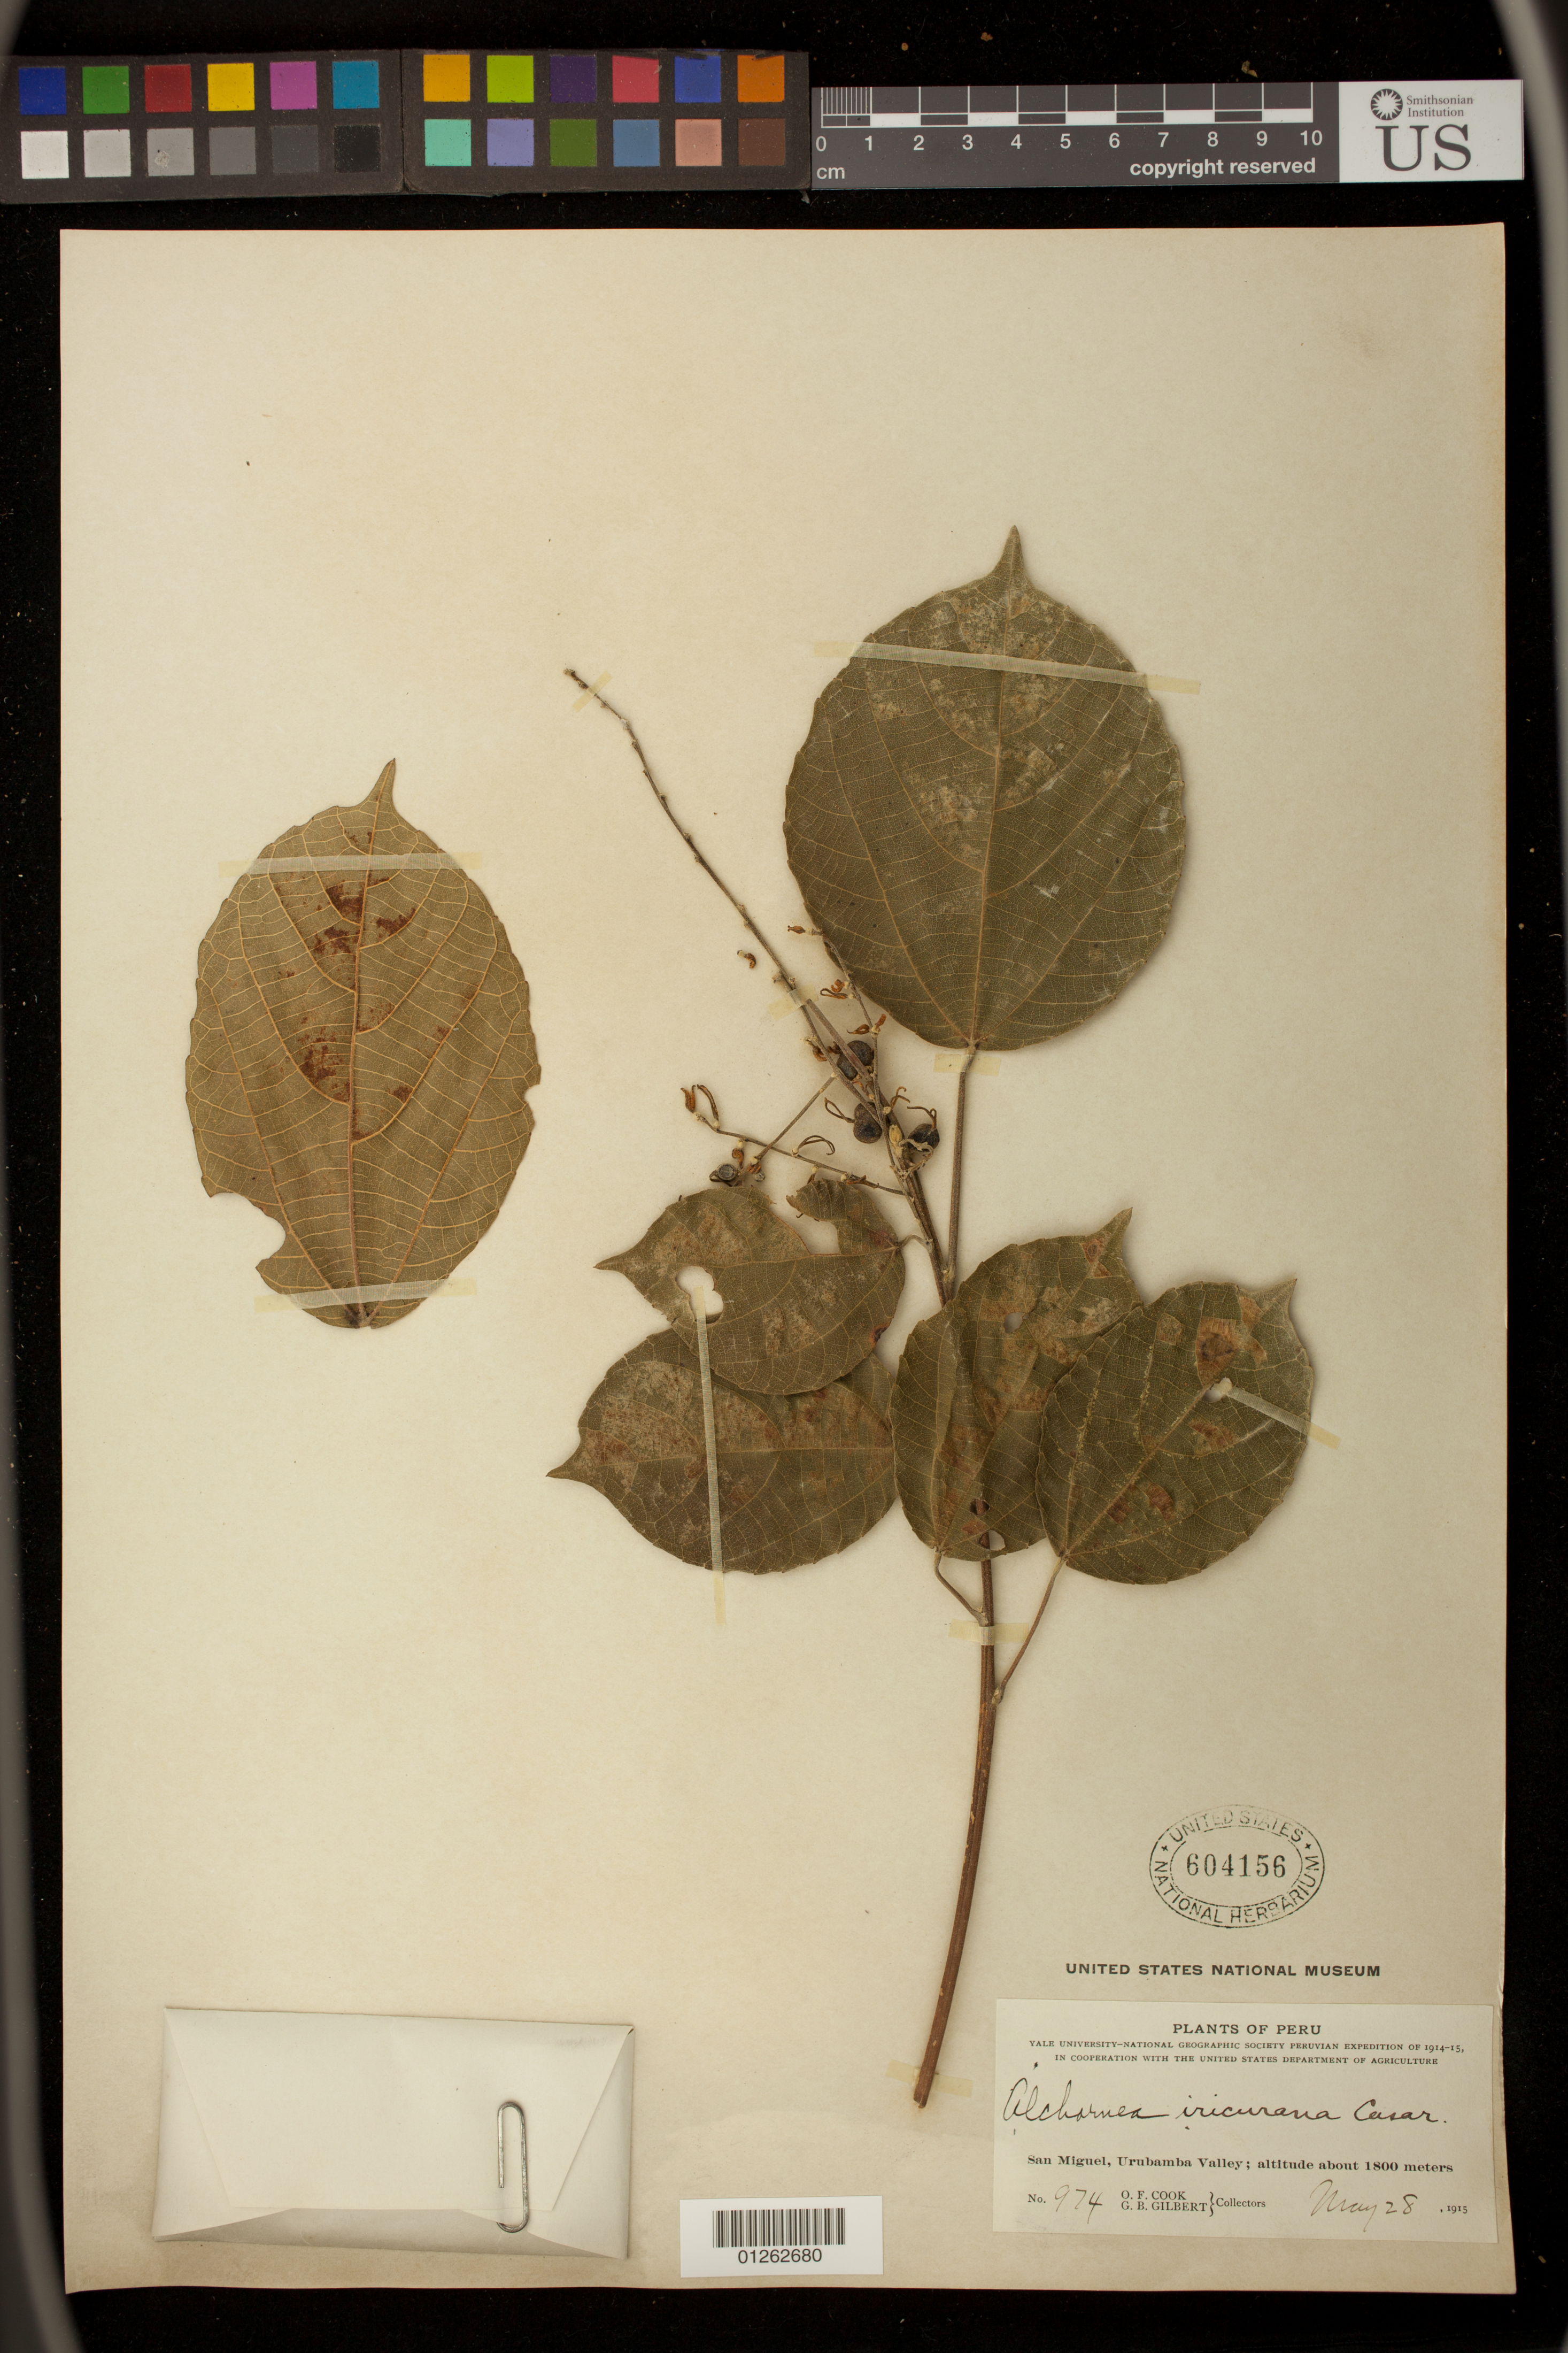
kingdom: Plantae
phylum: Tracheophyta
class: Magnoliopsida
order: Malpighiales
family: Euphorbiaceae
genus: Alchornea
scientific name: Alchornea glandulosa subsp. glandulosa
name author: Poepp.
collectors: O. F. Cook & G. B. Gilbert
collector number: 974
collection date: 1915-05-28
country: Peru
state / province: Cusco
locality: San Miguel, Urubamba Valley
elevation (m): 1800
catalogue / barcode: US 604156